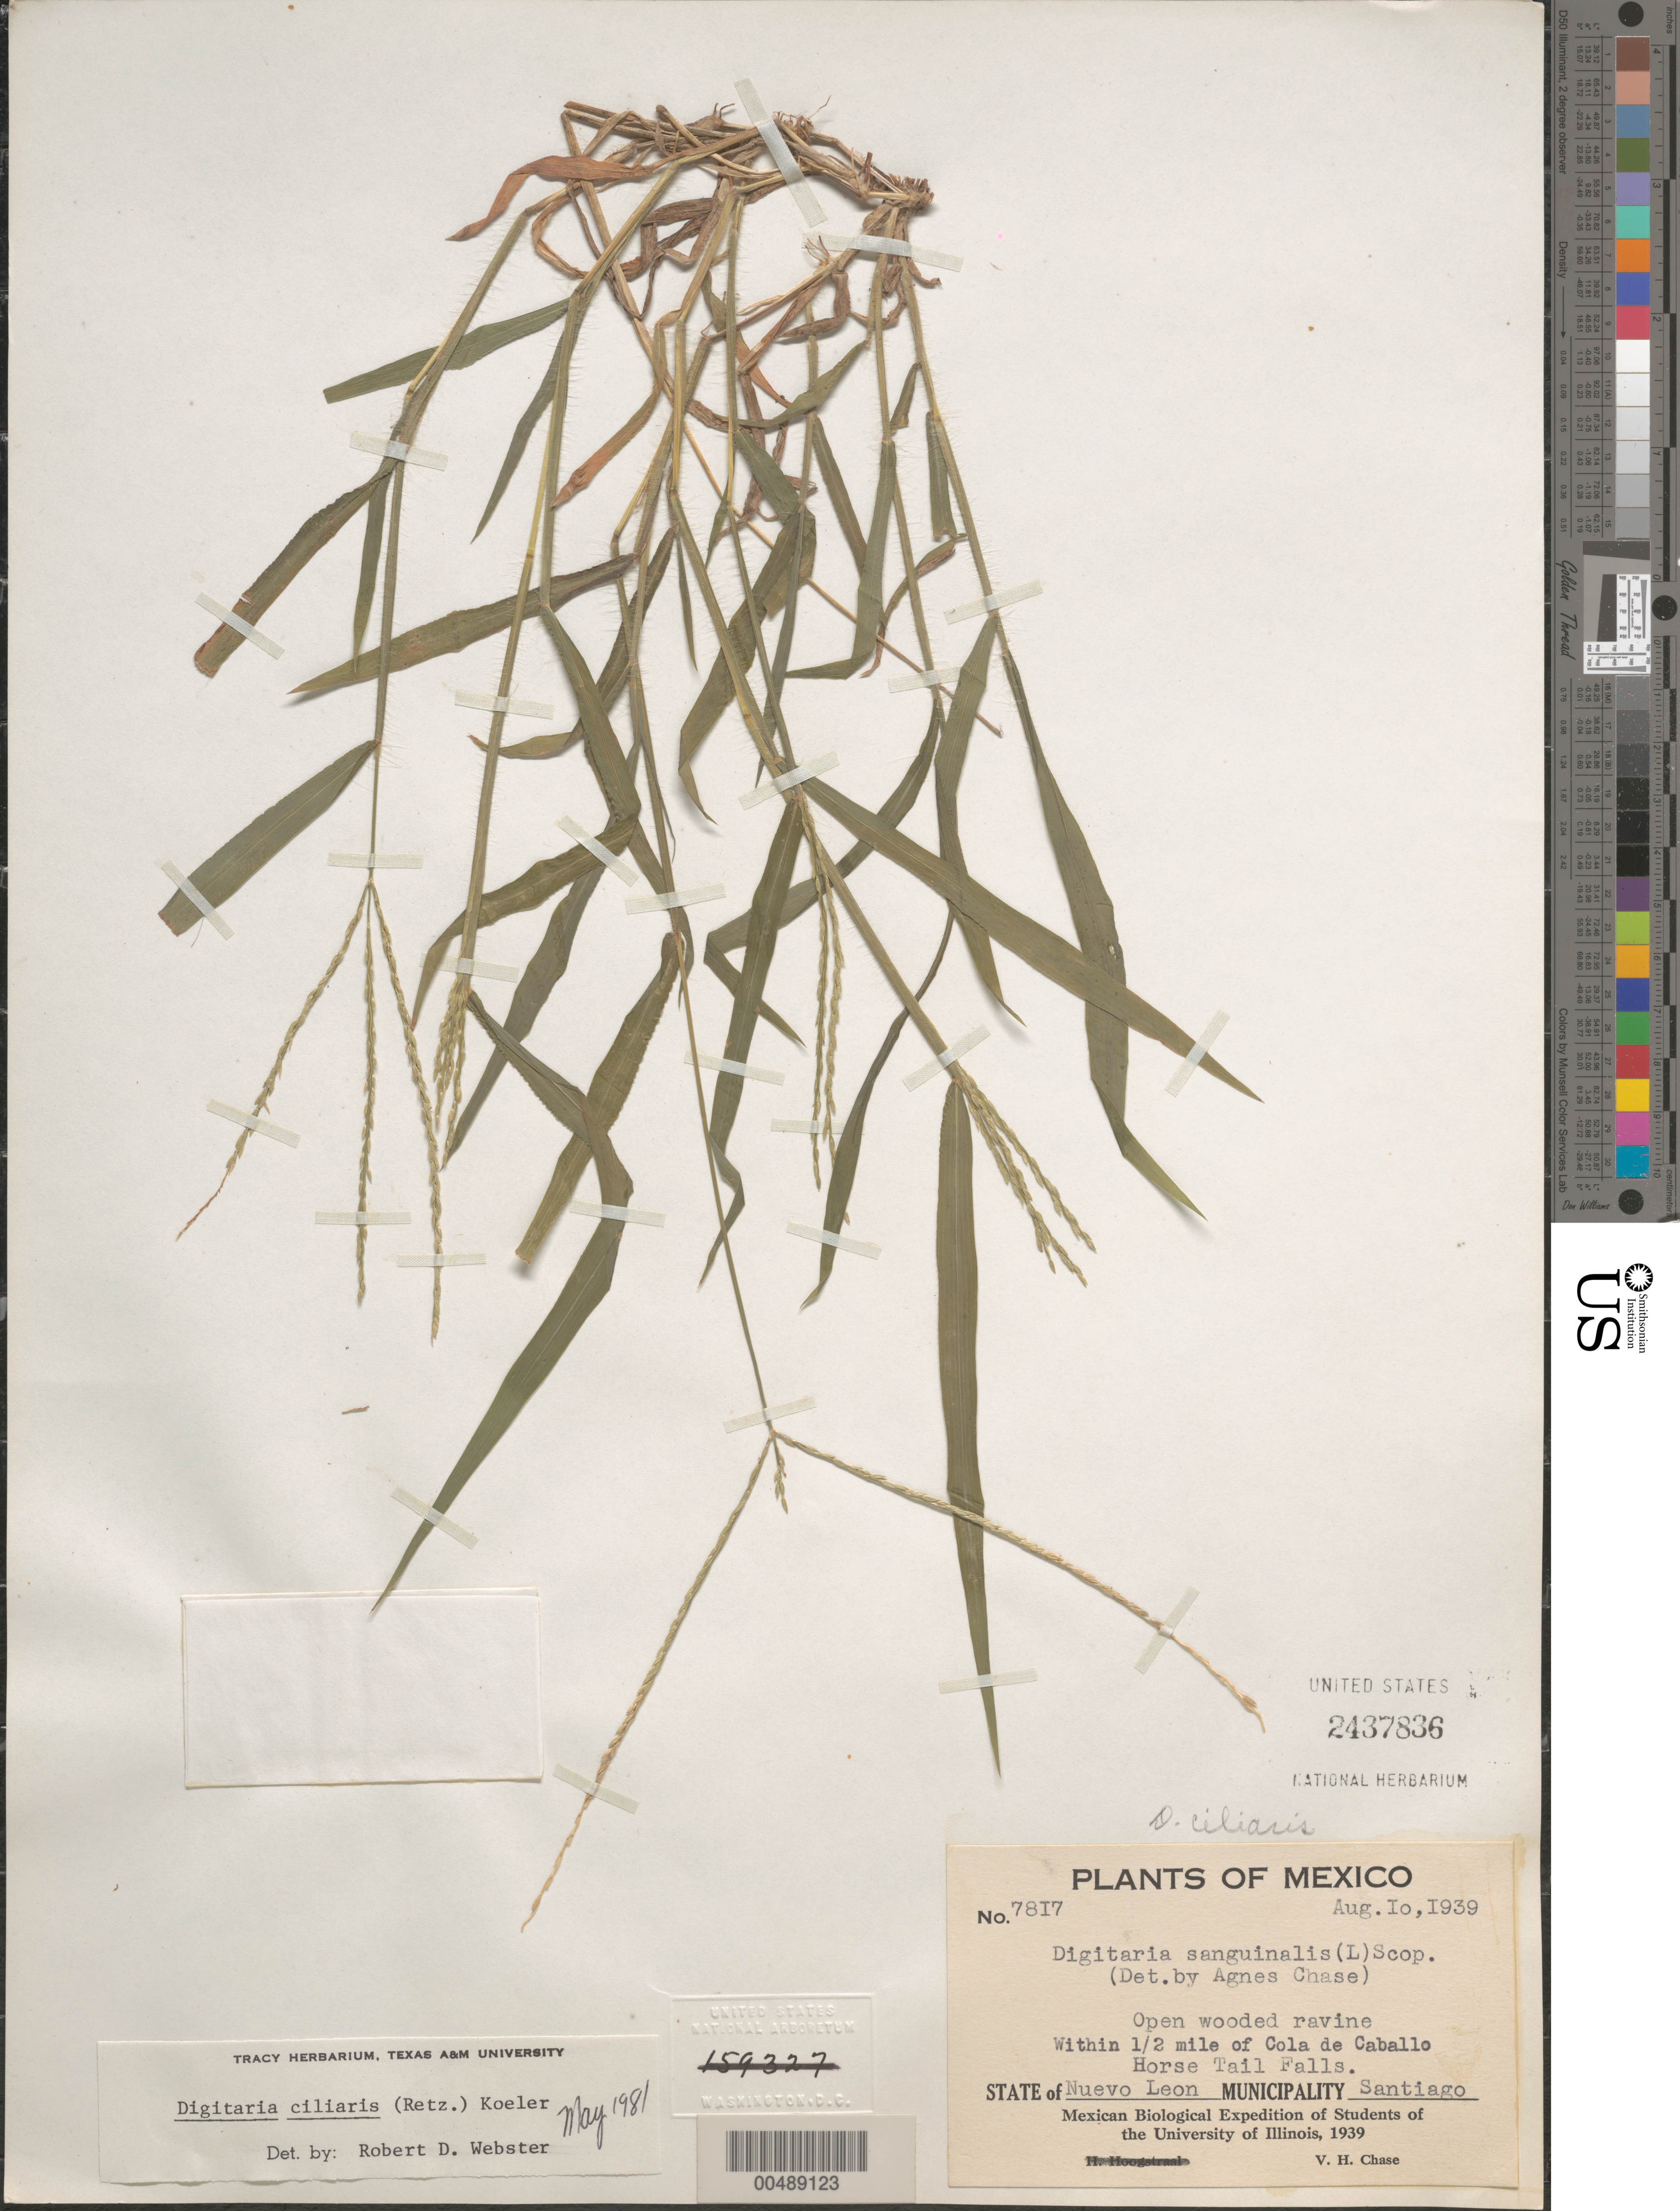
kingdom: Plantae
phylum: Tracheophyta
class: Liliopsida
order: Poales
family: Poaceae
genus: Digitaria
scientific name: Digitaria ciliaris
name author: (Retz.) Koeler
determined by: Webster, Robert D.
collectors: V. H. Chase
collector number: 7817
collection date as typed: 10 Aug 1939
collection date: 1939-08-10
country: Mexico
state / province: Nuevo León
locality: Santiago Mun., within 0.5 mi of Cola De Caballo, Horse Tail Falls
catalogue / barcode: US 2437836